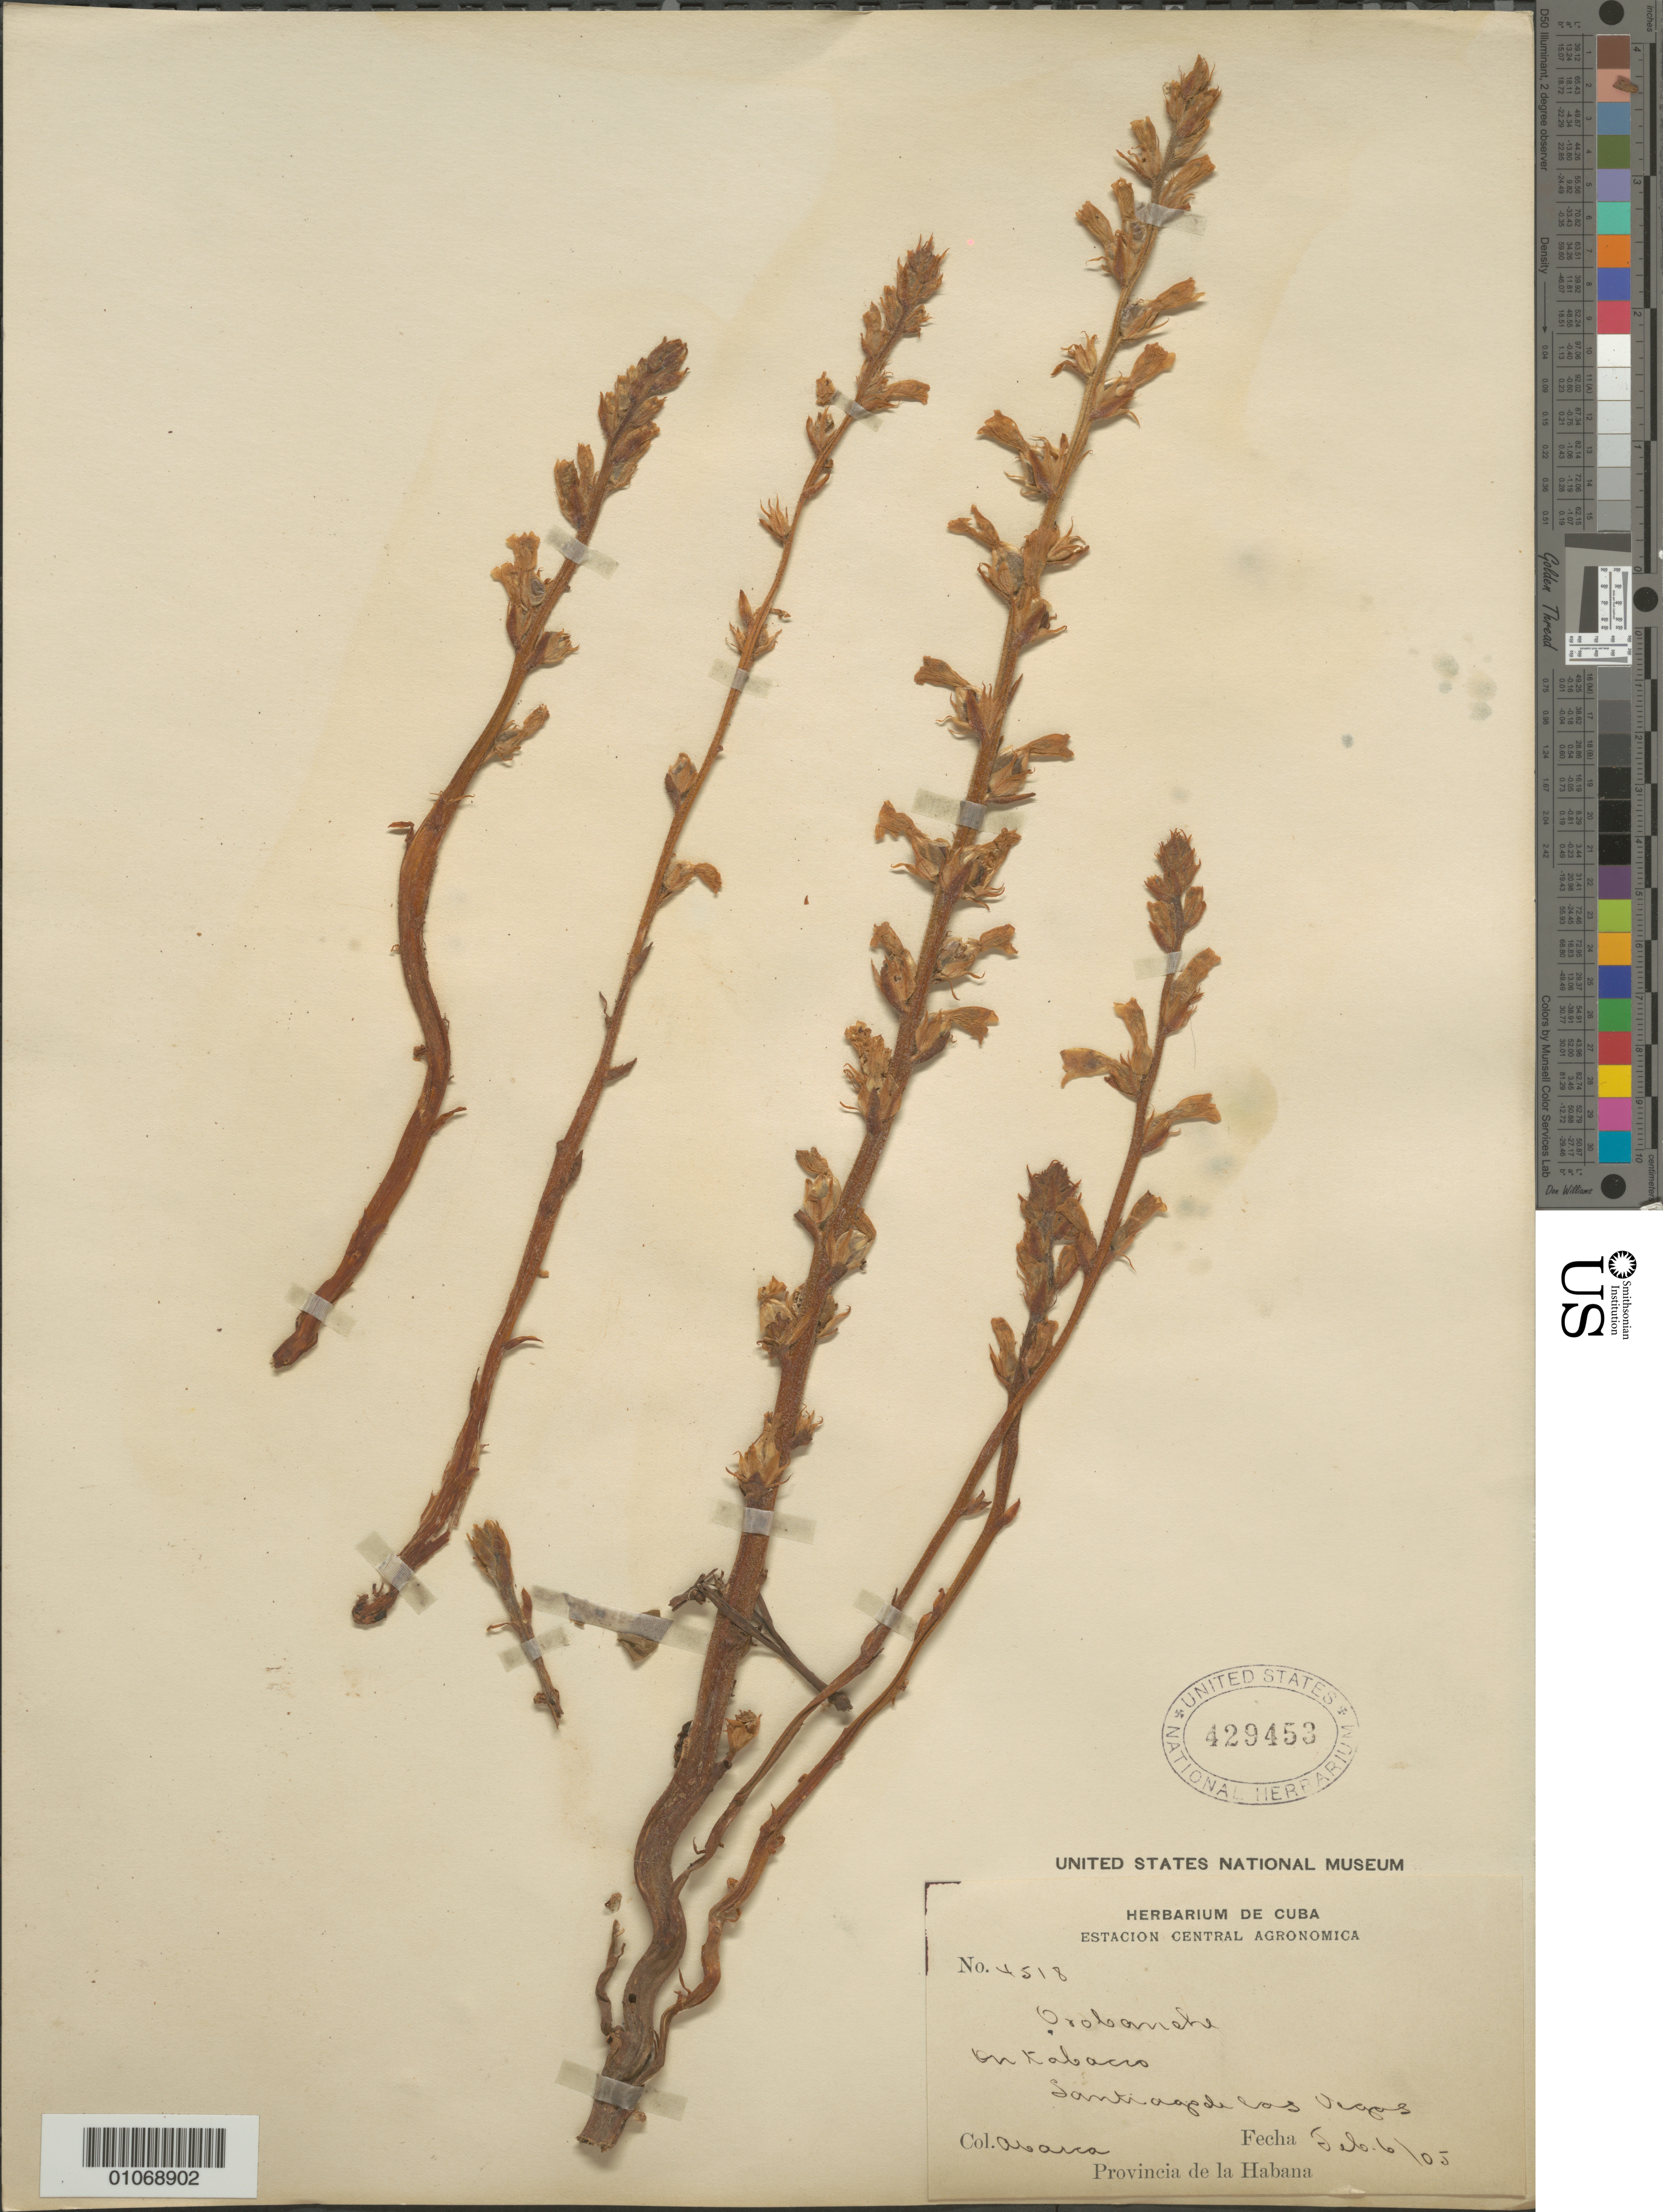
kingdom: Plantae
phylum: Tracheophyta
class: Magnoliopsida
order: Lamiales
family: Orobanchaceae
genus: Orobanche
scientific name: Orobanche sp.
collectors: M. Abarca y Vascquez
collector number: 4518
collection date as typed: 06 Feb 1905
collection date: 1905-02-06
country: Cuba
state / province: La Habana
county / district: Municipio de Boyeros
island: Cuba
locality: Santiago de las Vegas, on tobacco (crop), Santiago de las Vegas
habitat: On a tobacco field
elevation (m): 97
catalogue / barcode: US 429453